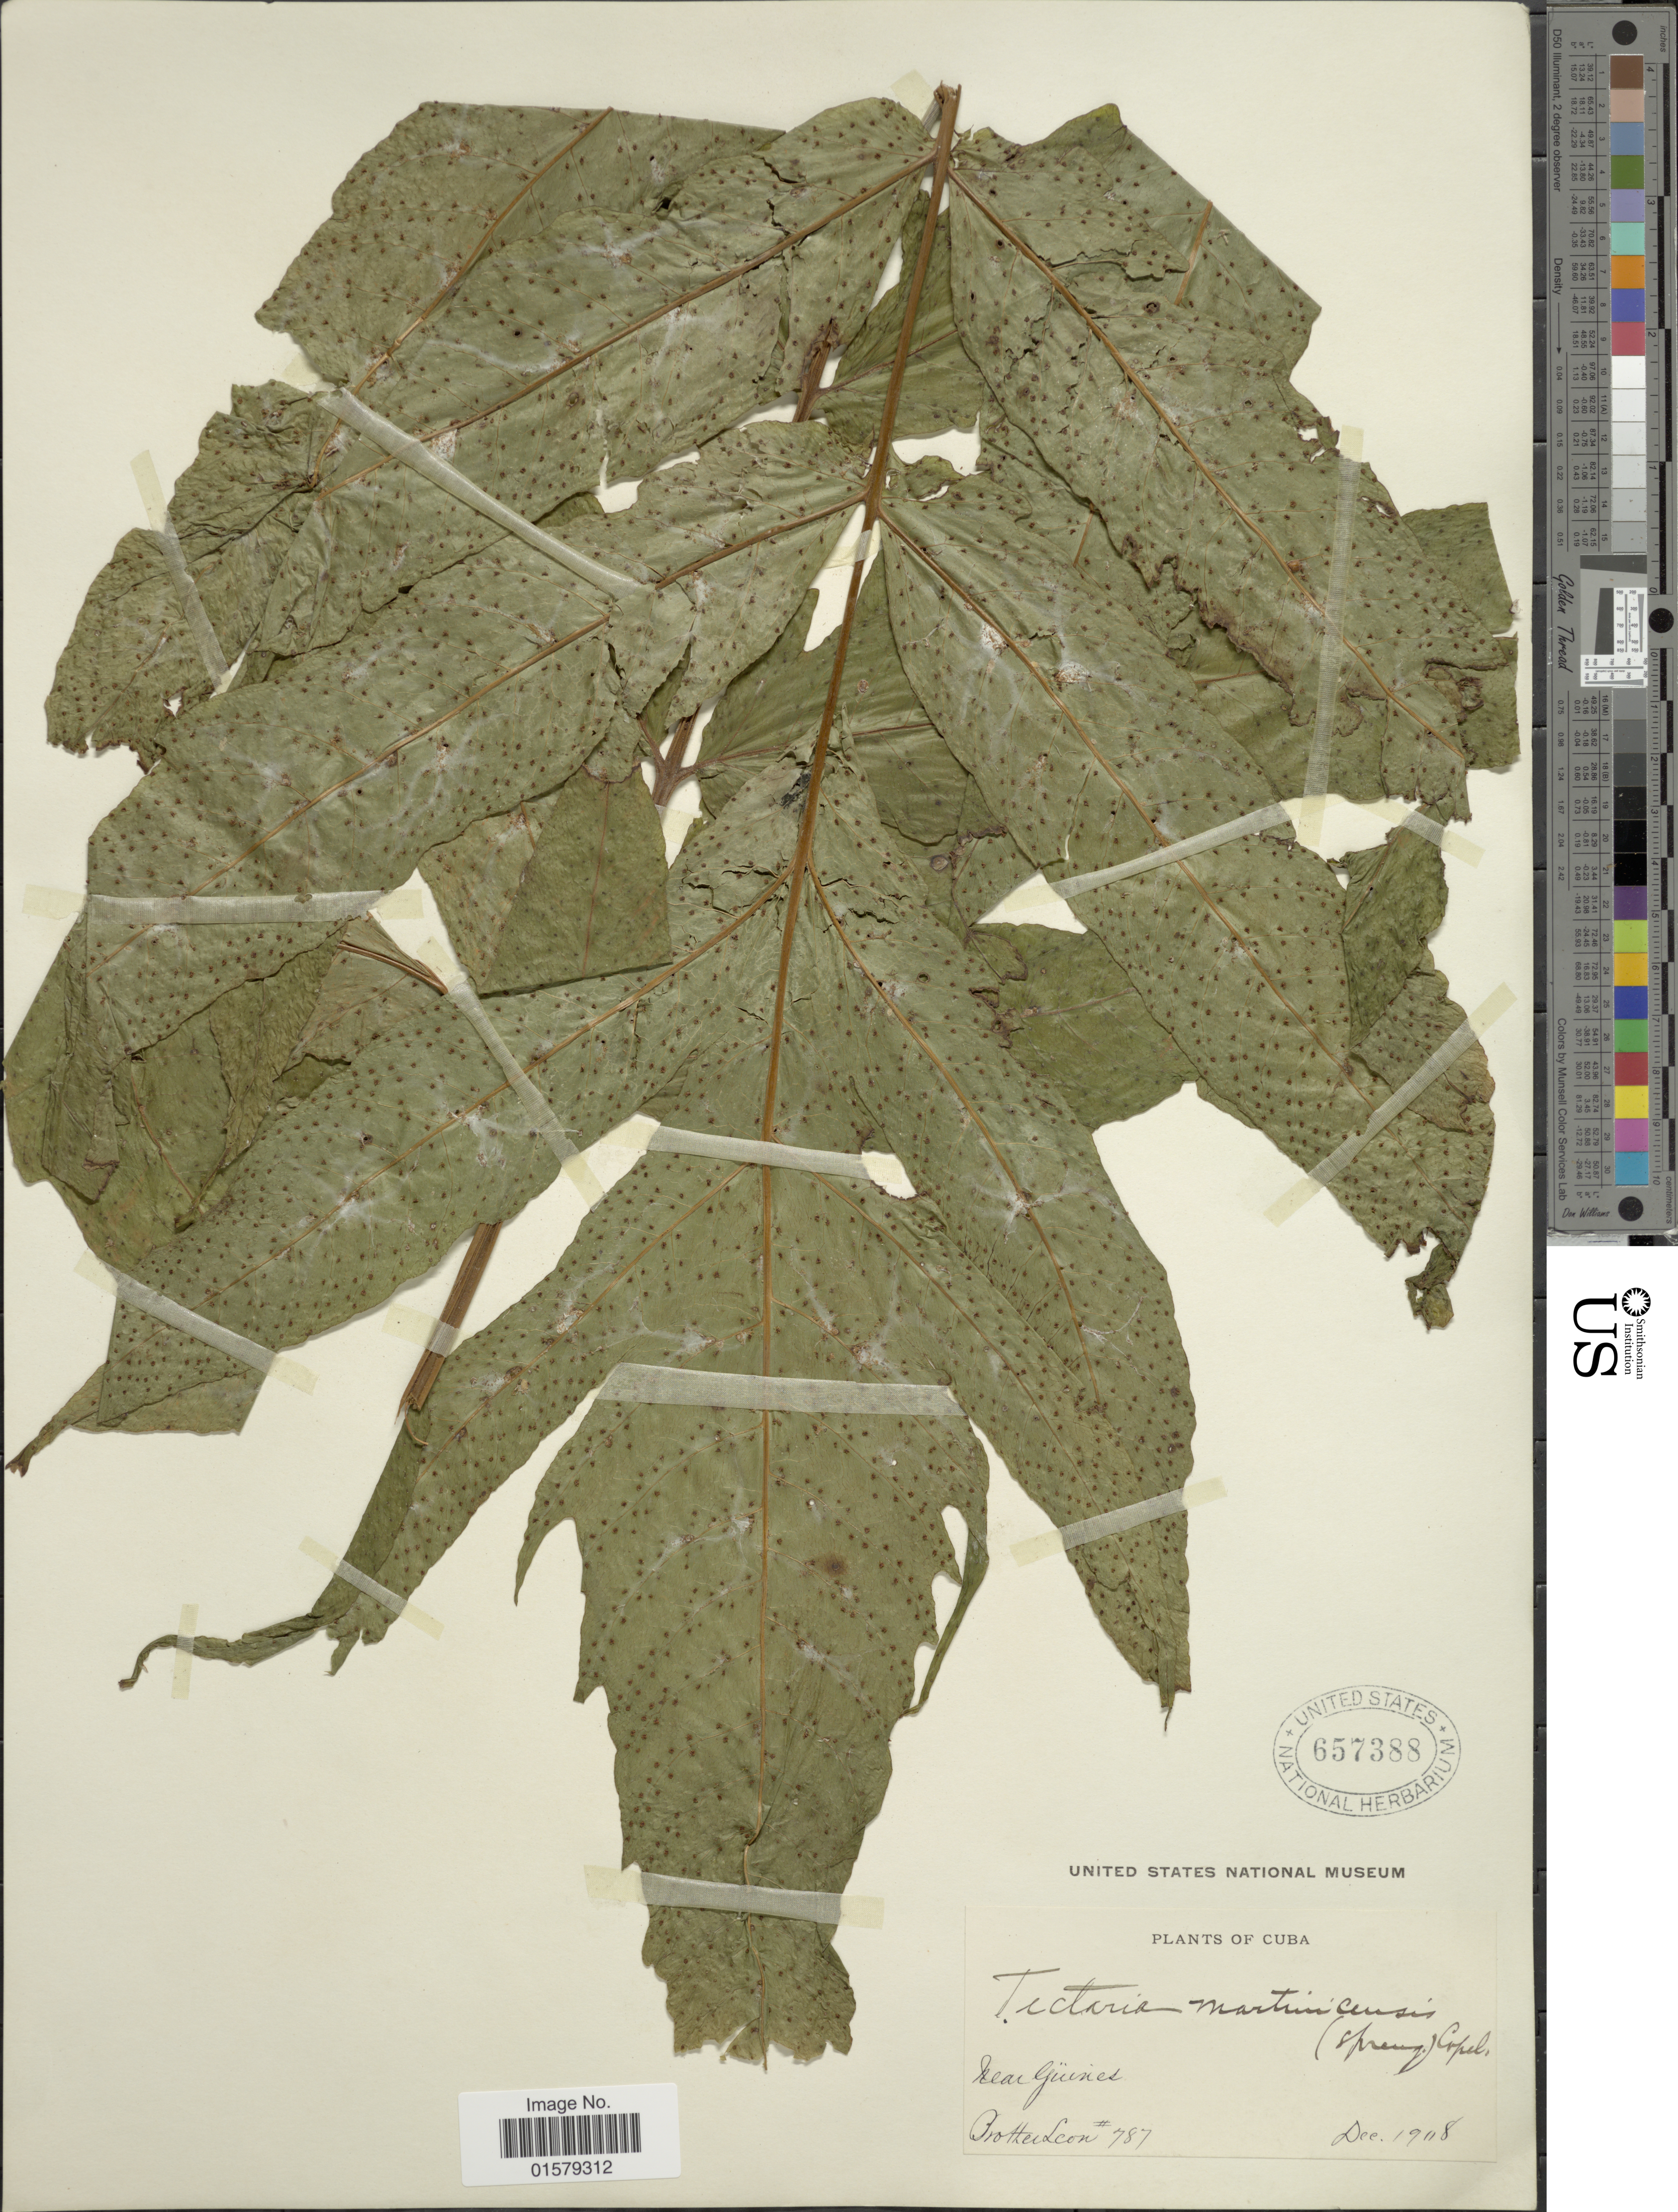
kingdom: Plantae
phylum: Tracheophyta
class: Polypodiopsida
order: Polypodiales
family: Tectariaceae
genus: Tectaria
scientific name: Tectaria incisa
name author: Cav.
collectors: Bro. León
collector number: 787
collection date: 1908-12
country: Cuba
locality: Near Güines.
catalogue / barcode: US 657388